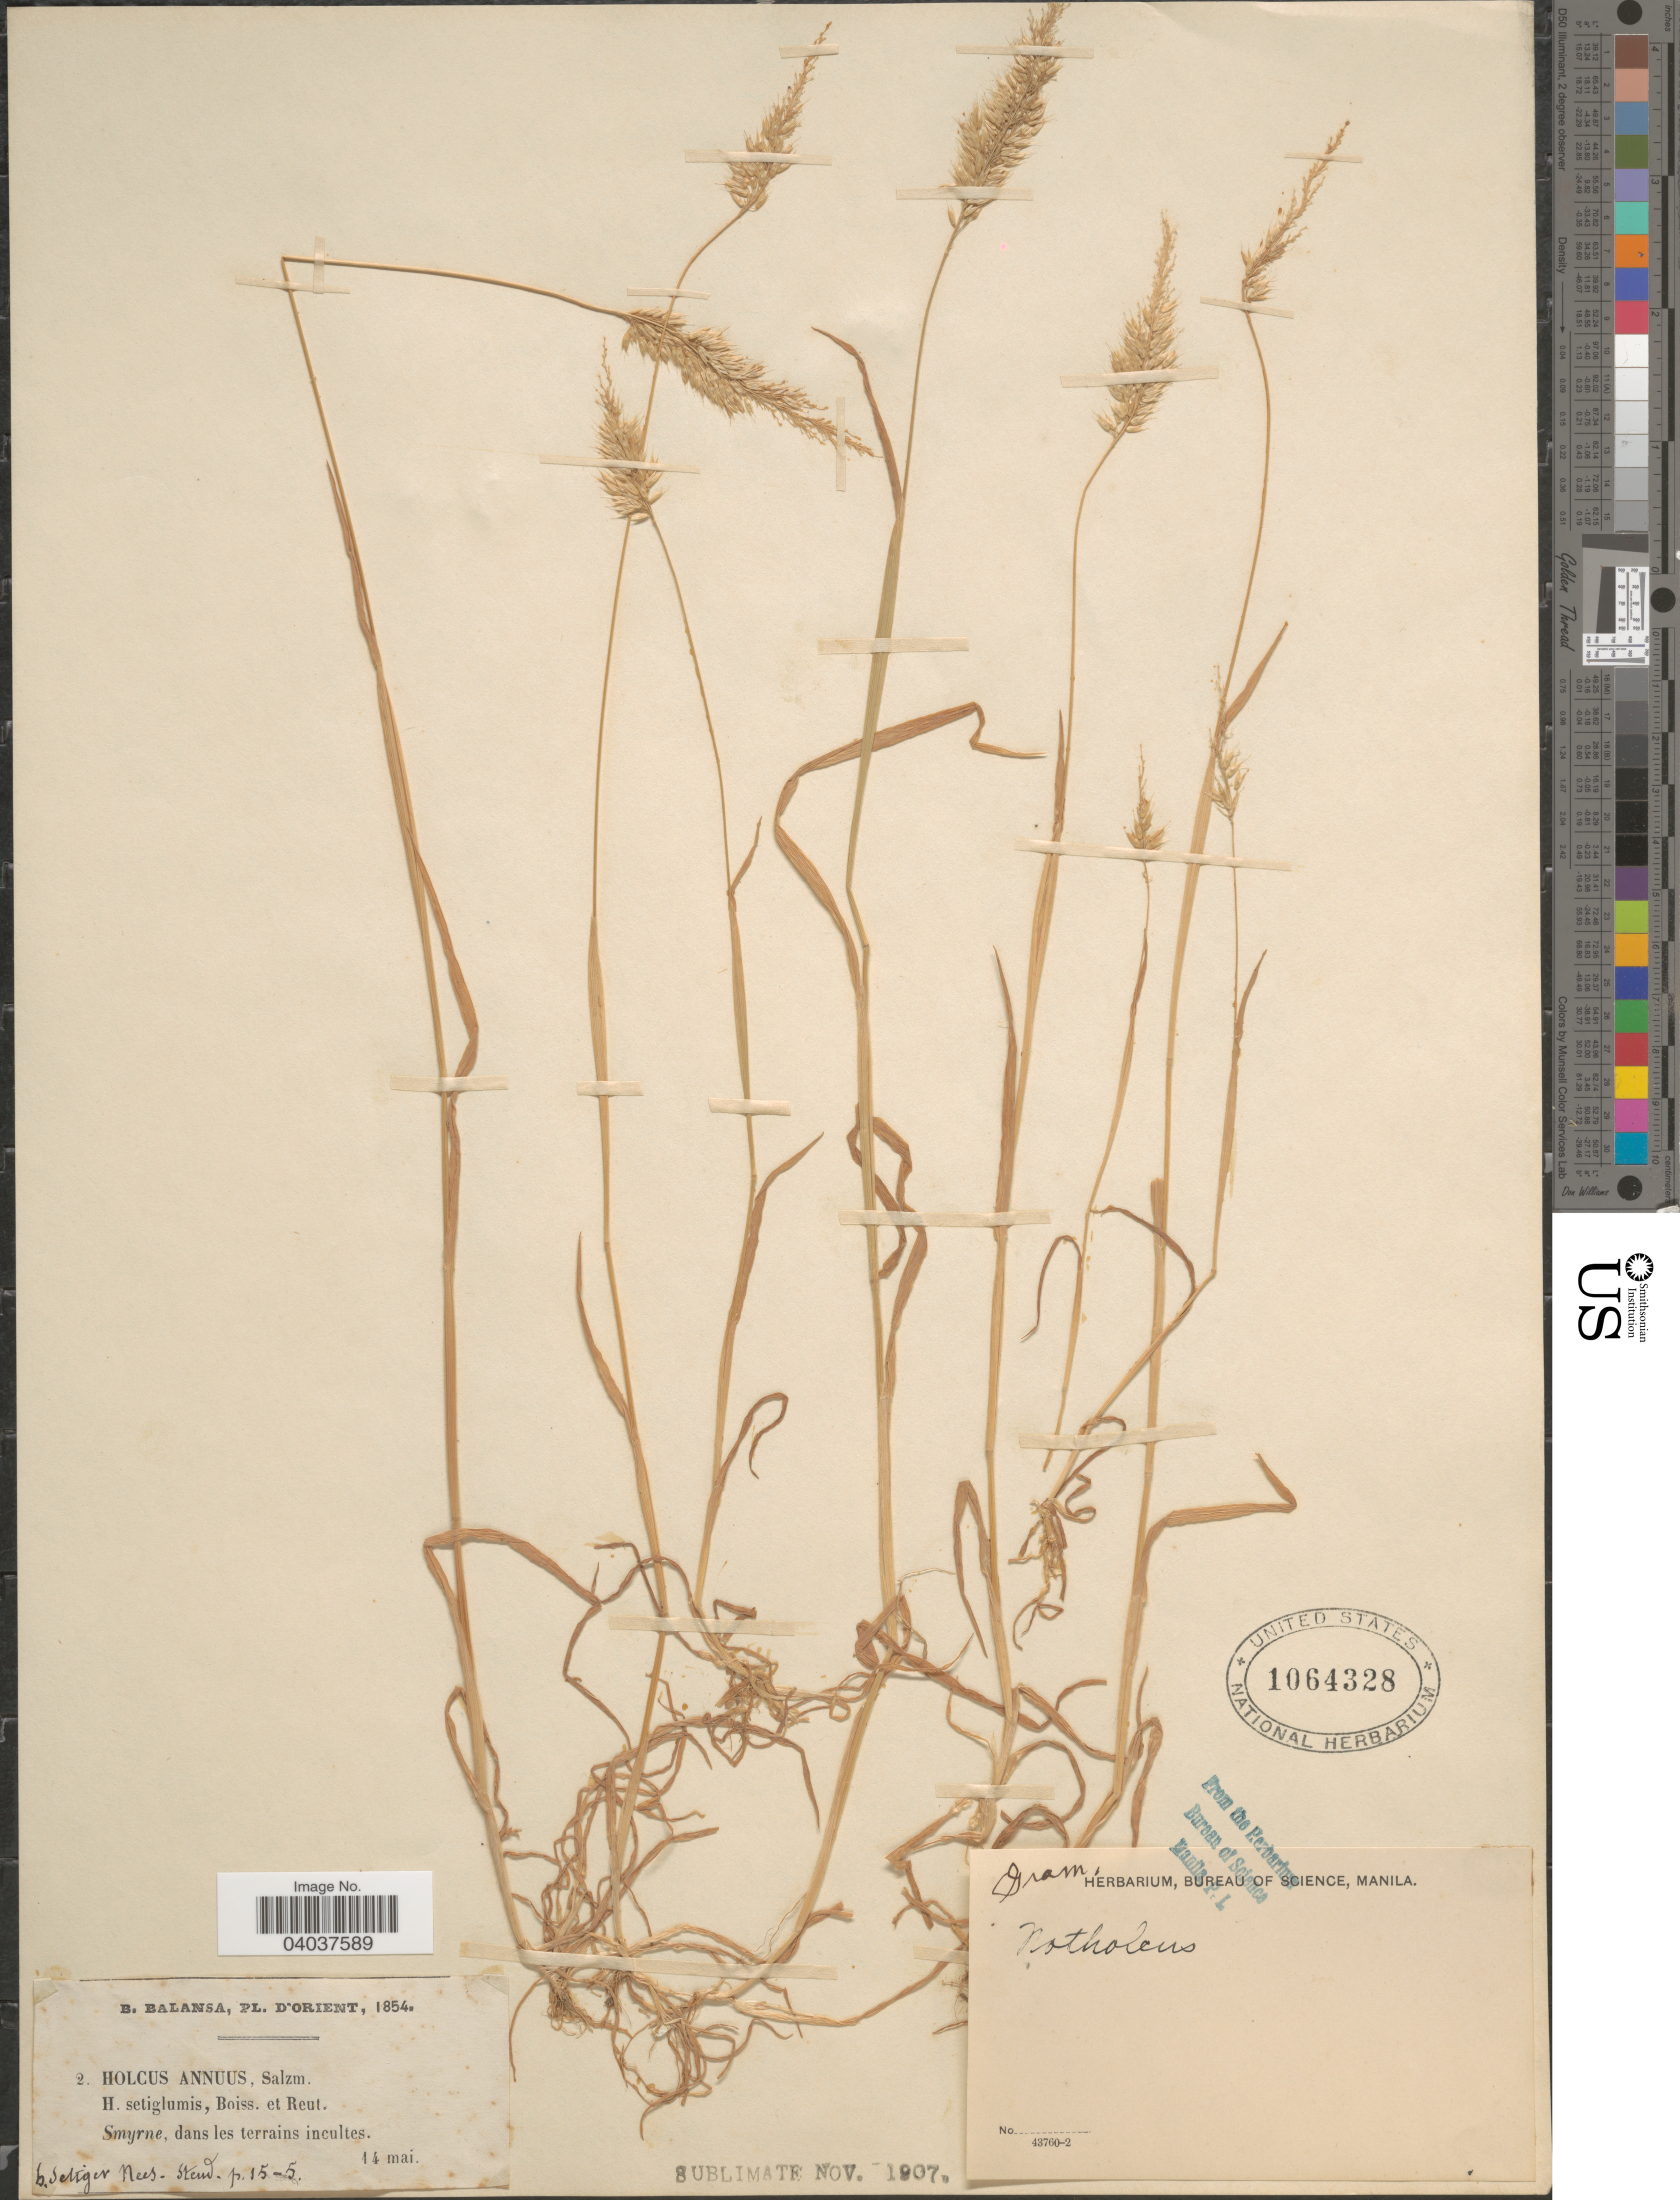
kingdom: Plantae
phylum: Tracheophyta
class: Liliopsida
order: Poales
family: Poaceae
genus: Holcus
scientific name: Holcus annuus subsp. setiglumis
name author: (Boiss. & Reut.) Salzm. et al. ex C.A. Mey.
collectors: B. Balansa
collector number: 2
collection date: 1854-05-14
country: Turkey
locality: D'Orient. Smyrne, dans les terrains incultes.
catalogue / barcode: US 1064328